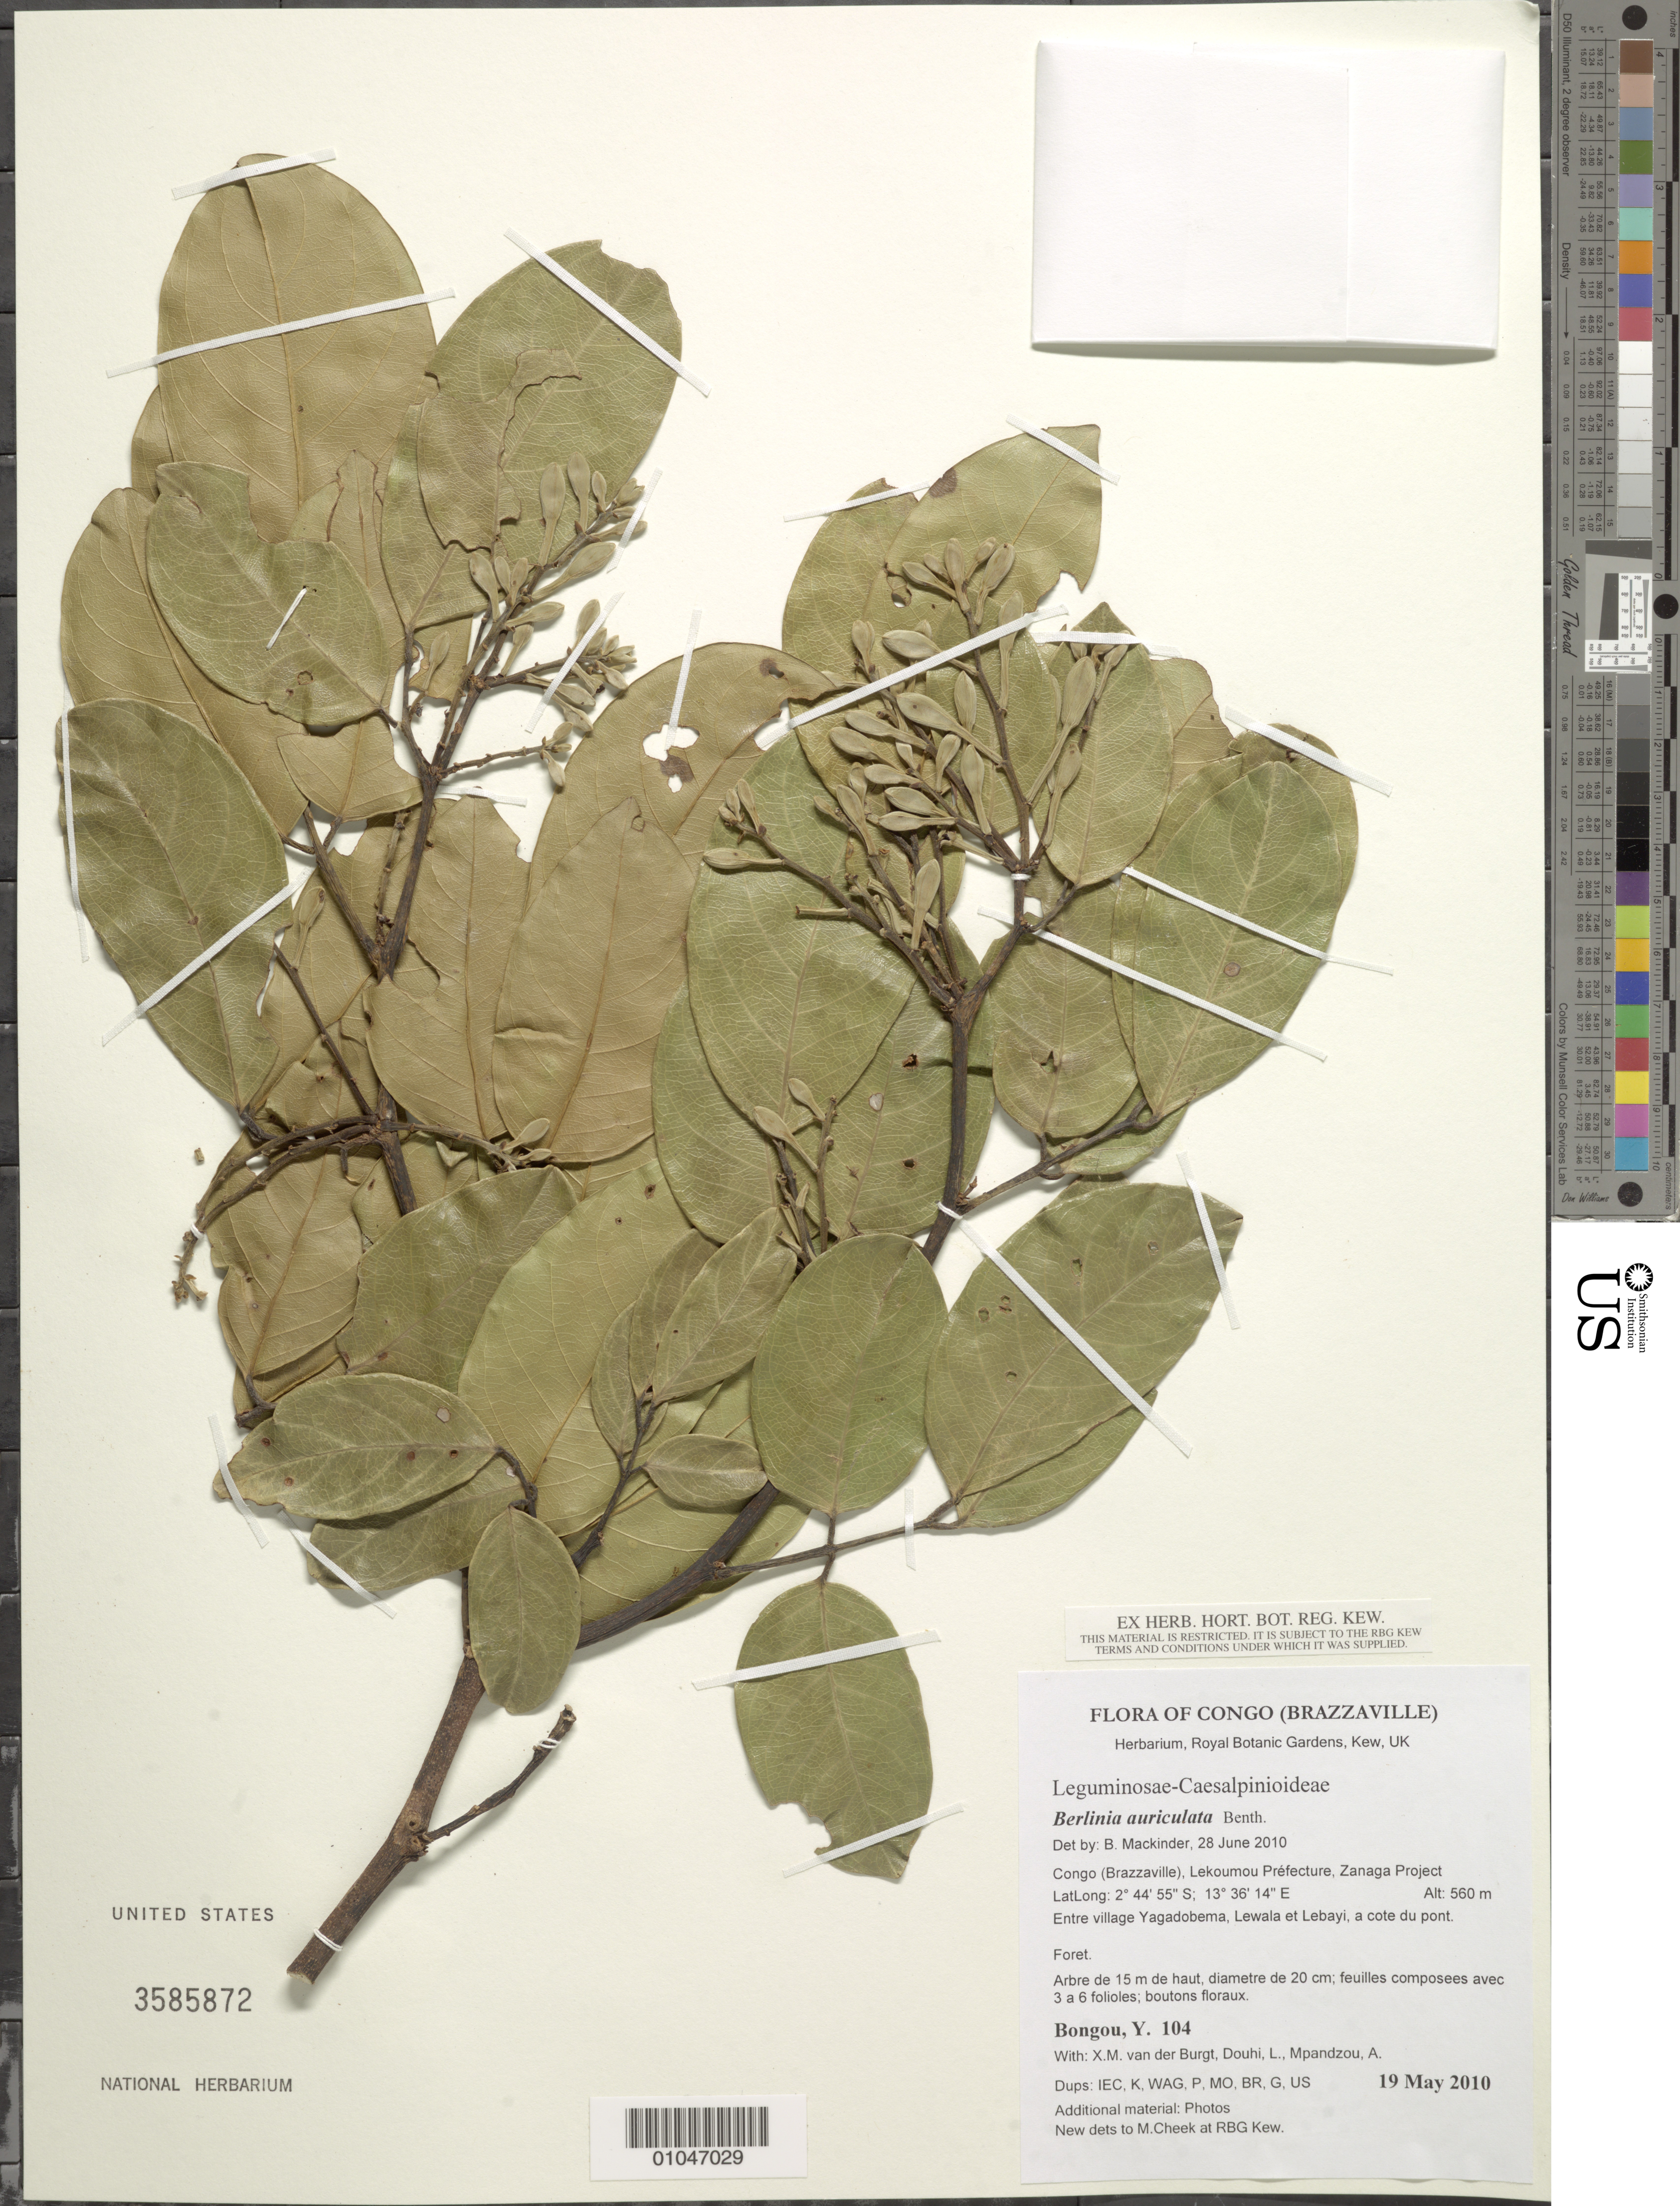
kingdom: Plantae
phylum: Tracheophyta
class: Magnoliopsida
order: Fabales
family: Fabaceae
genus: Berlinia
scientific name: Berlinia auriculata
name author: Benth.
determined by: Mackinder, B.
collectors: Y. Bongou, X. M. van der Burgt, L. Douhi & A. Mpandzou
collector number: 104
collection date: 2010-05-19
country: Congo, Republic of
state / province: Lekoumou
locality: Entre village Yagadobema, Lewala et Lebayi, a cote du pont, Zanaga Project, Lekoumou Prefecture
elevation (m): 560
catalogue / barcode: US 3585872